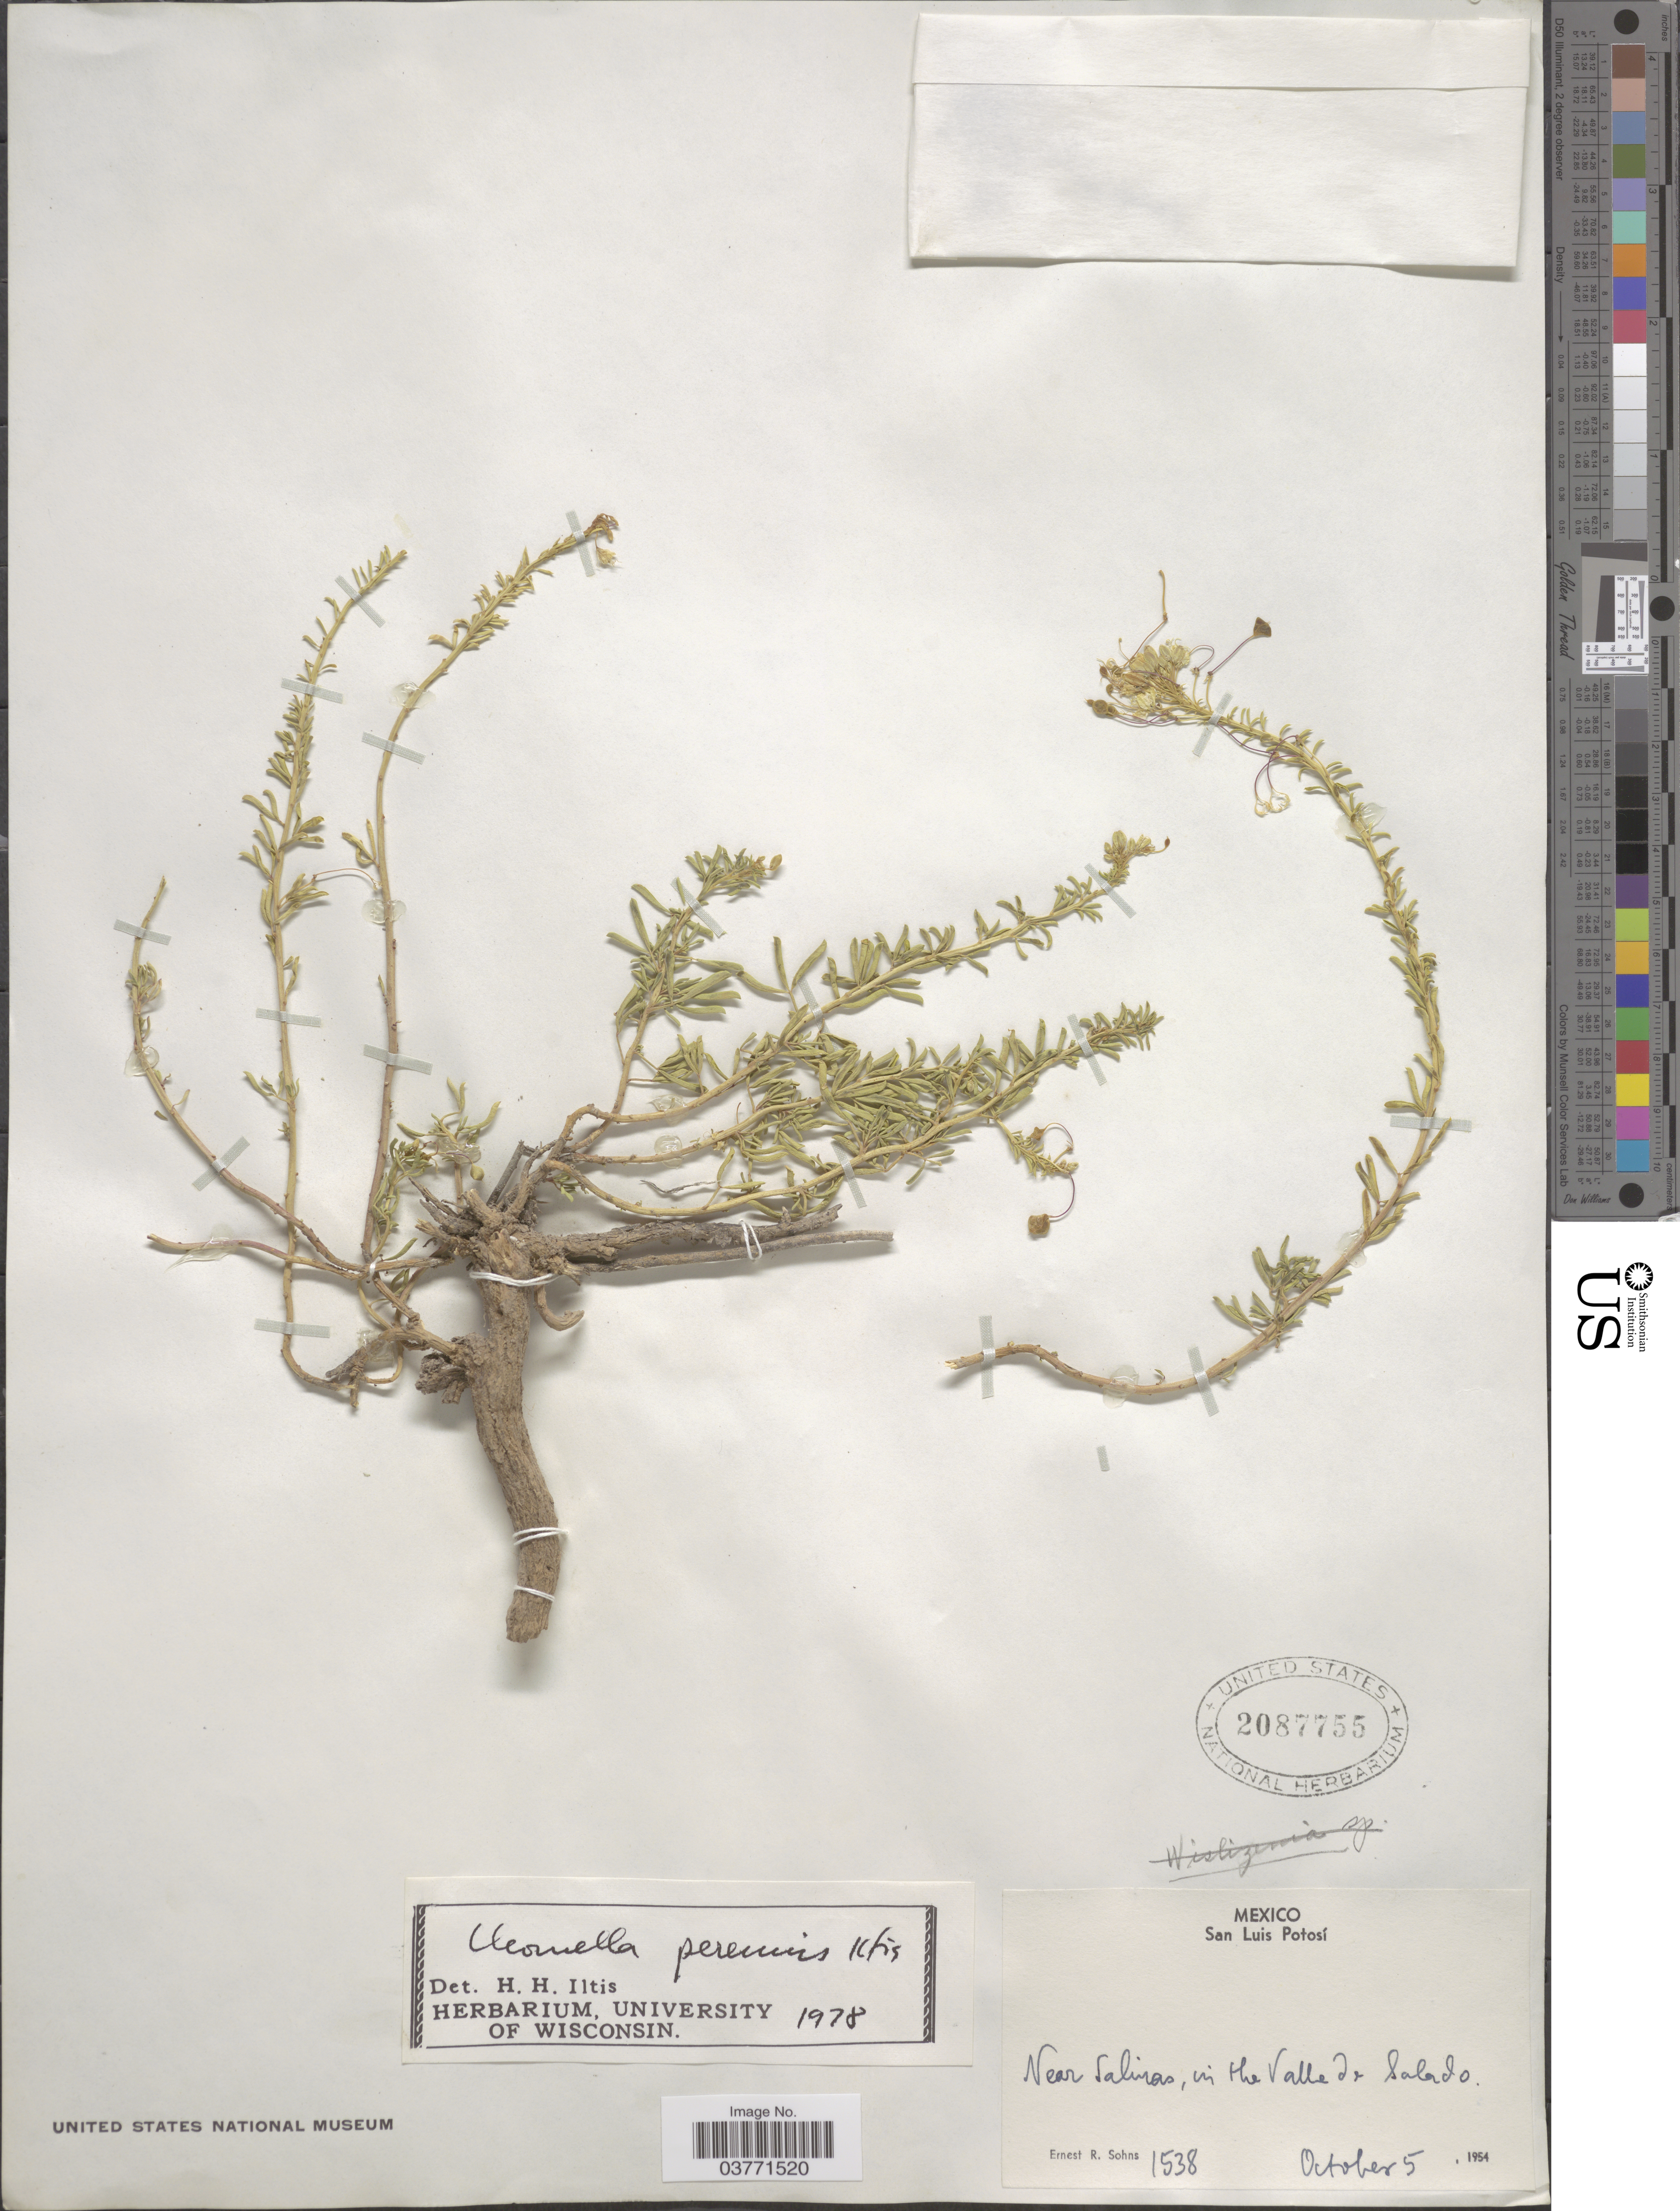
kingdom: Plantae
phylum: Tracheophyta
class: Magnoliopsida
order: Brassicales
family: Cleomaceae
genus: Cleomella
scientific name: Cleomella perennis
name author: Iltis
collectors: E. R. Sohns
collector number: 1538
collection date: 1954-10-05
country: Mexico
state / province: San Luis Potosí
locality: Near Salinas, in the Valle de Salado.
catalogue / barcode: US 2087755